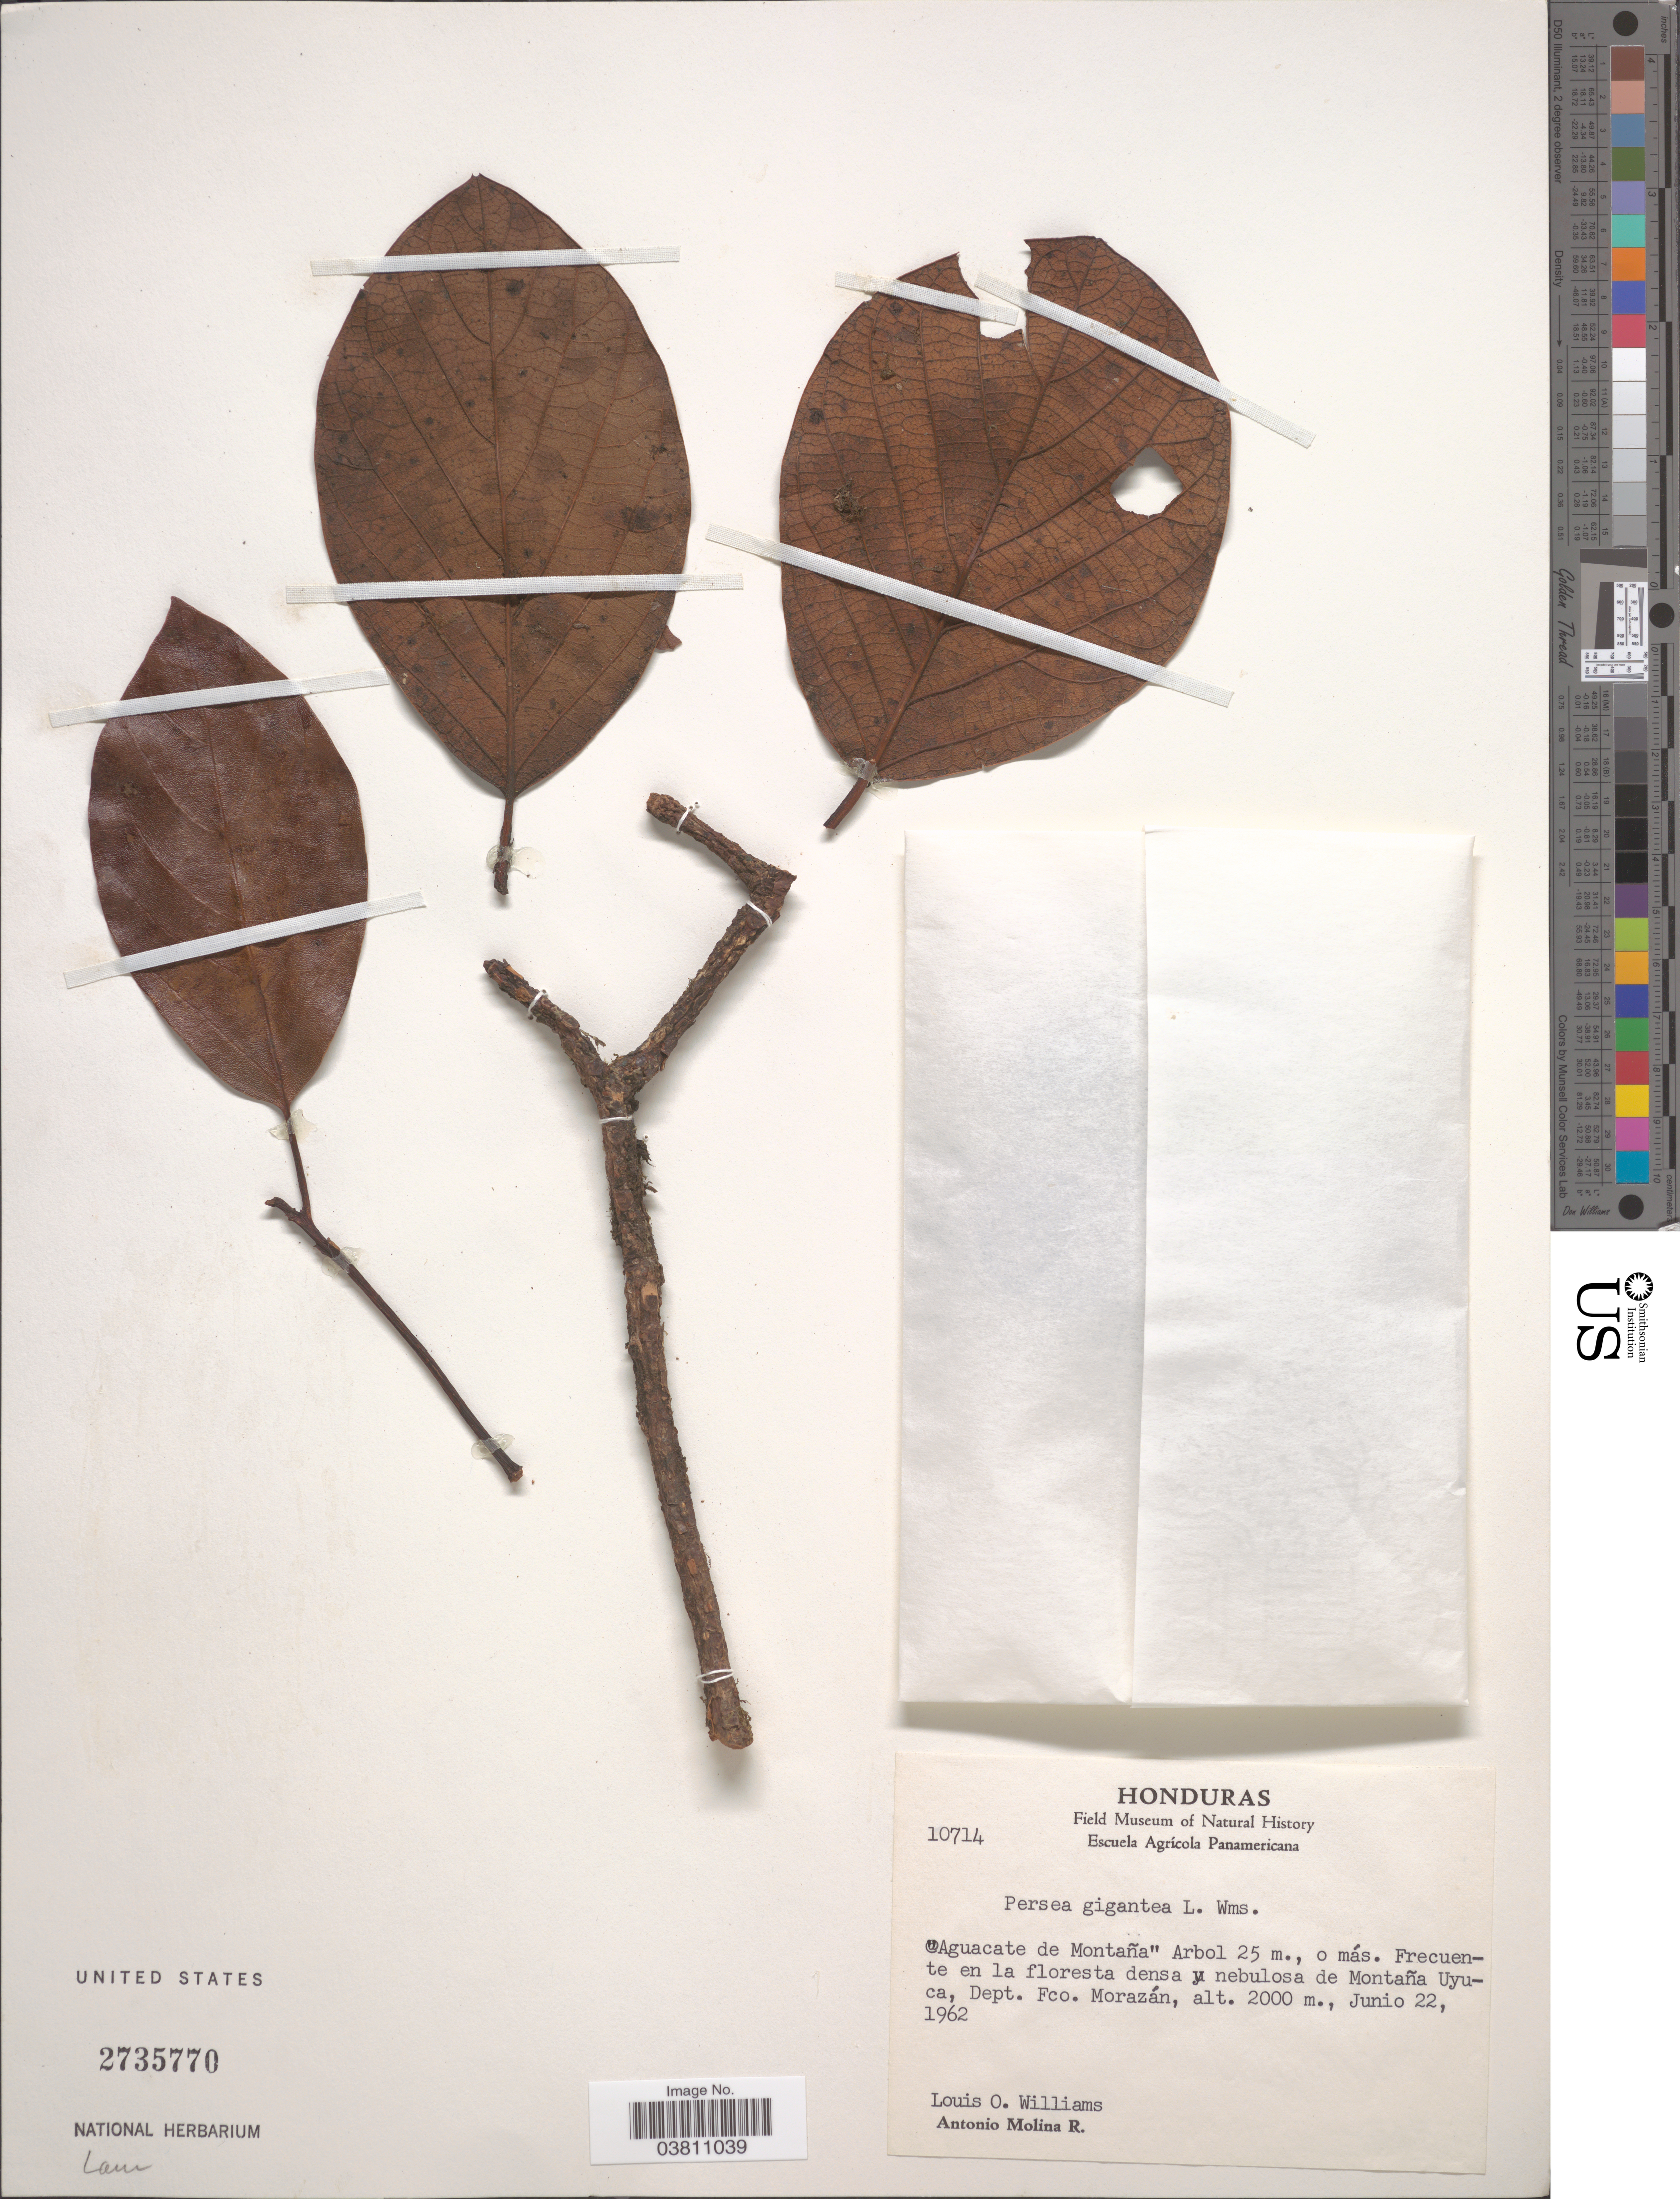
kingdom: Plantae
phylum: Tracheophyta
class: Magnoliopsida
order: Laurales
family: Lauraceae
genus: Persea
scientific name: Persea americana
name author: Mill.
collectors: L. O. Williams & A. Molina R.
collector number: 10714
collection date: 1962-06-22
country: Honduras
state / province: Fco. Morazán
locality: Montaña yuyca, Dept. Fco. Morazán.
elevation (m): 2000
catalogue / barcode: US 2735770